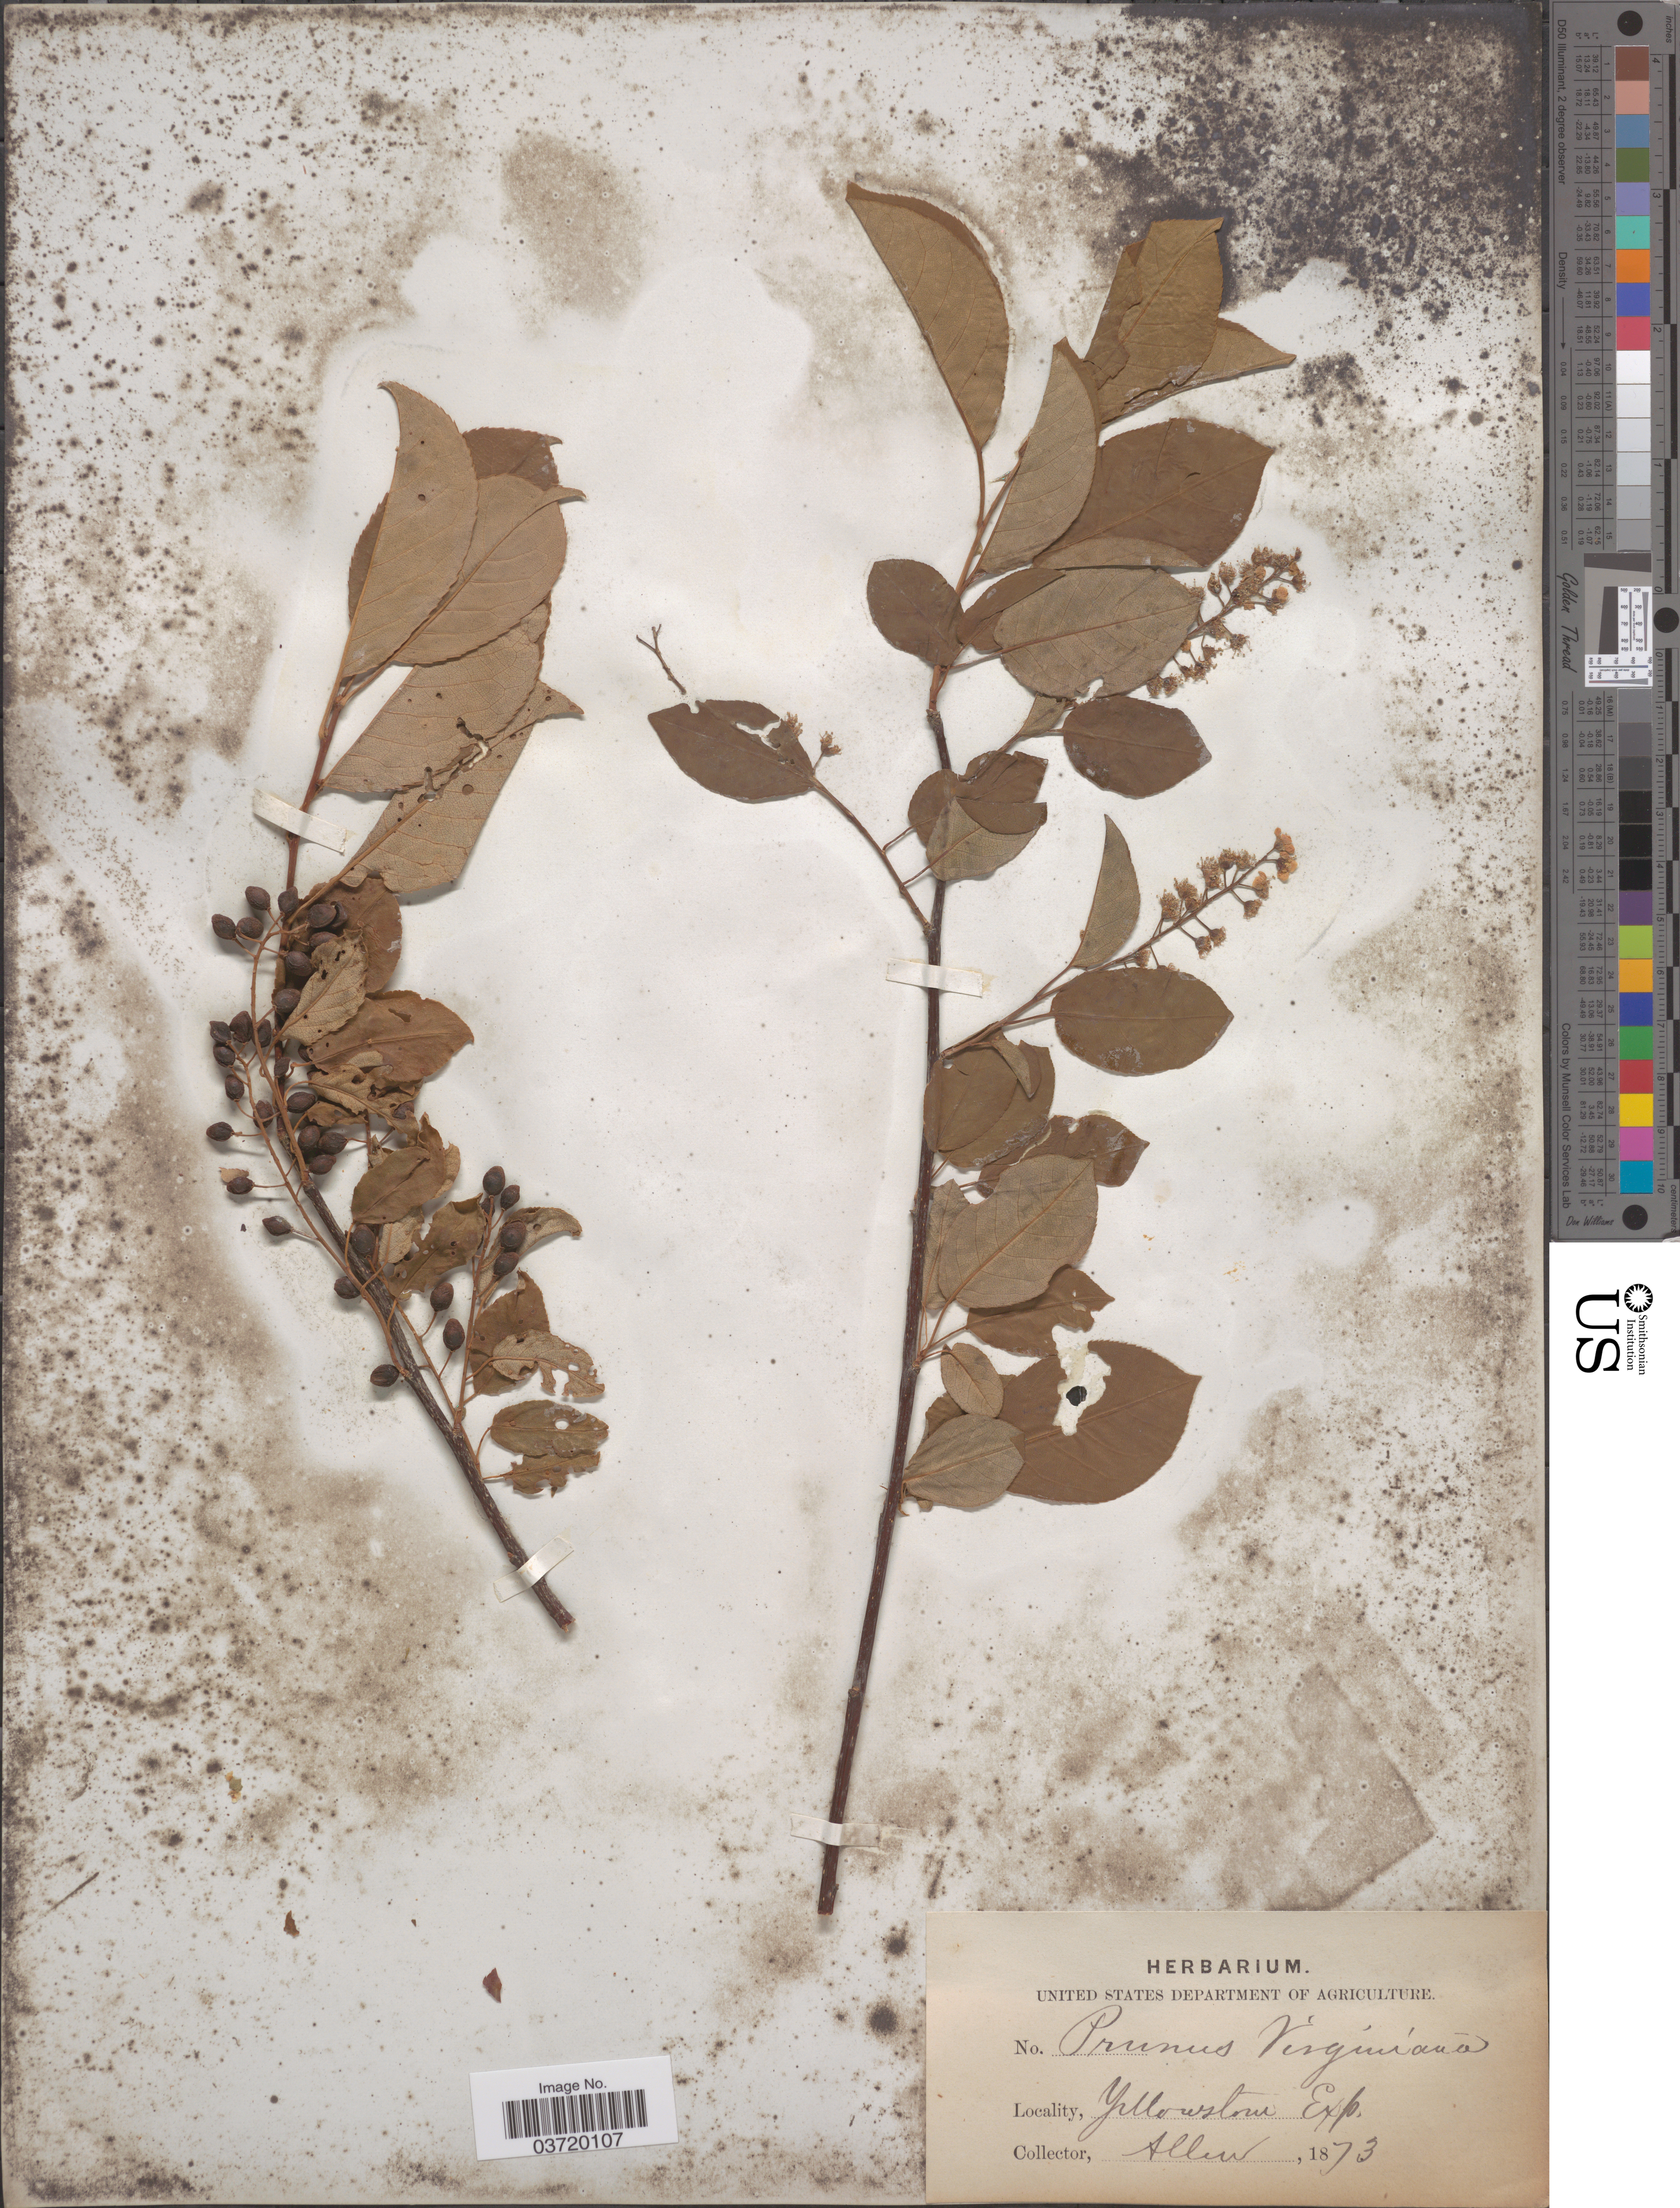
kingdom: Plantae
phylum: Tracheophyta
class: Magnoliopsida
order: Rosales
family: Rosaceae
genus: Prunus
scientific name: Prunus virginiana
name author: L.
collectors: -- Allen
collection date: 1873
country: United States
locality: Yellowstone Exp.